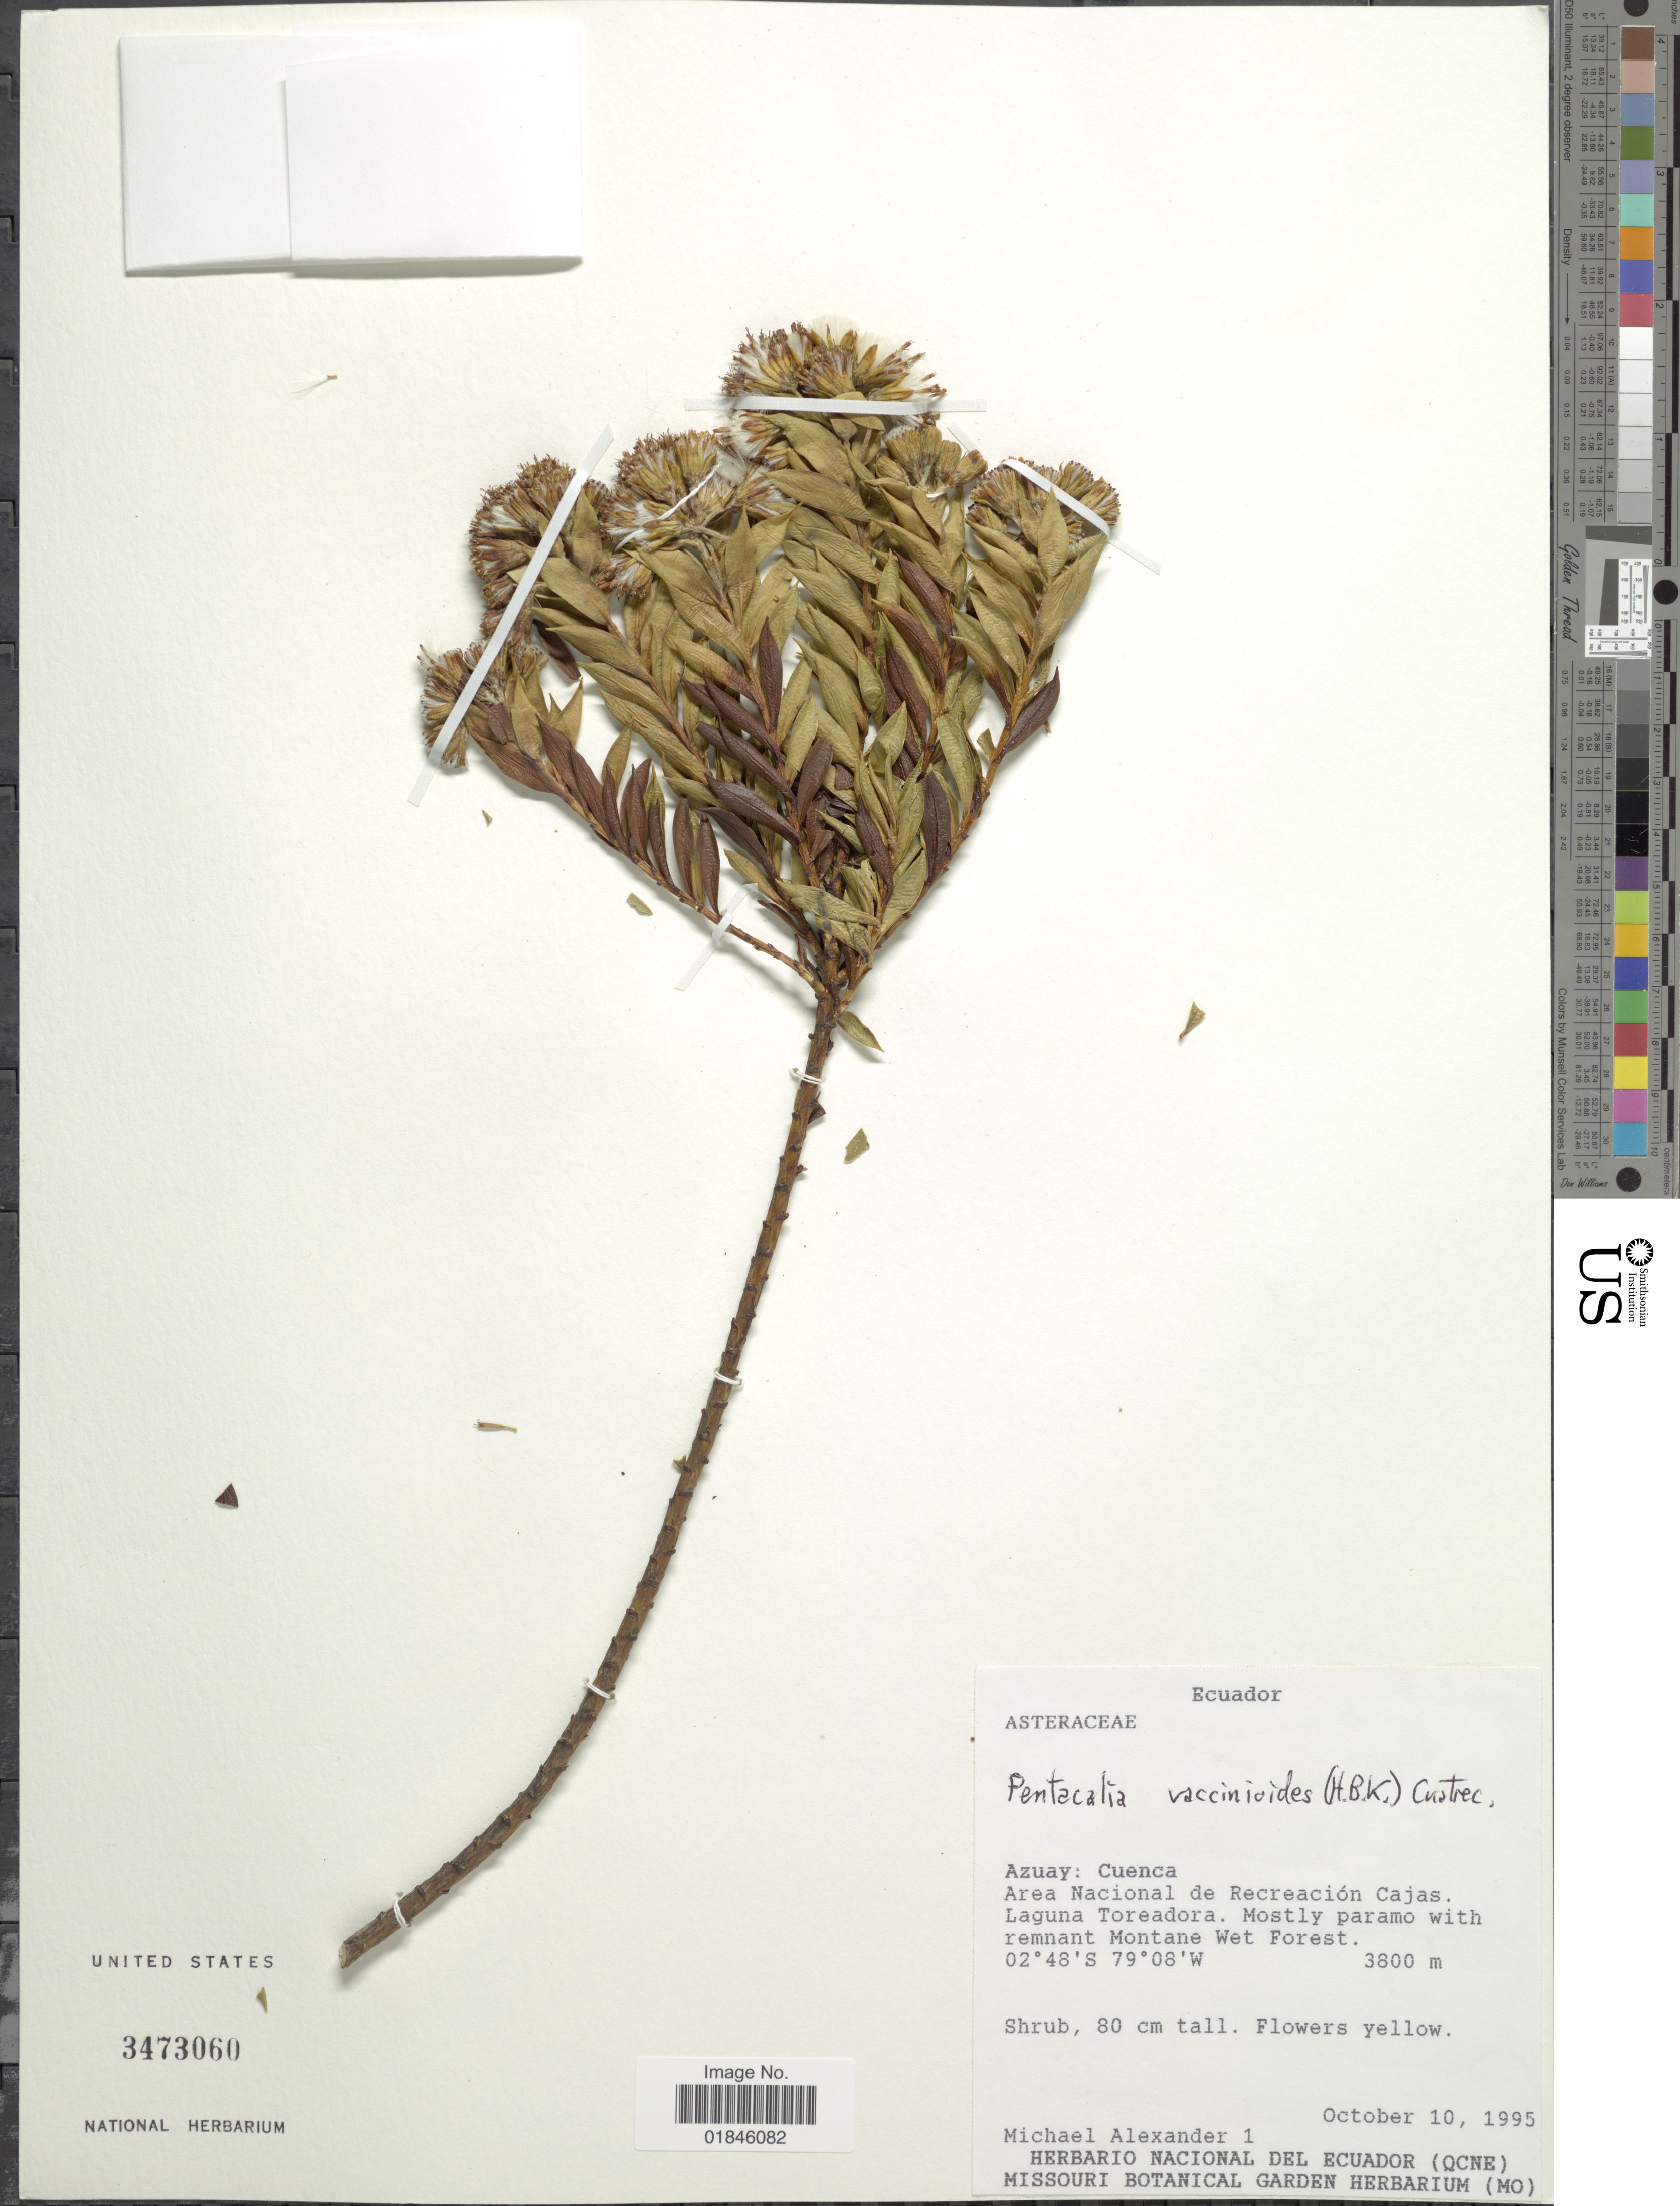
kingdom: Plantae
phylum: Tracheophyta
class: Magnoliopsida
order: Asterales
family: Asteraceae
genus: Pentacalia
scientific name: Pentacalia vaccinioides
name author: (Kunth) Cuatrec.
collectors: M. L. Alexander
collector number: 1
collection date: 1995-10-10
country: Ecuador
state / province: Azuay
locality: Azuay: Cuenca. Area Nacional de Recreación Cajas. Laguna Toreadora. Mostly paramo with remnant Montane Wet Forest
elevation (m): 3800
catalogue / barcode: US 3473060